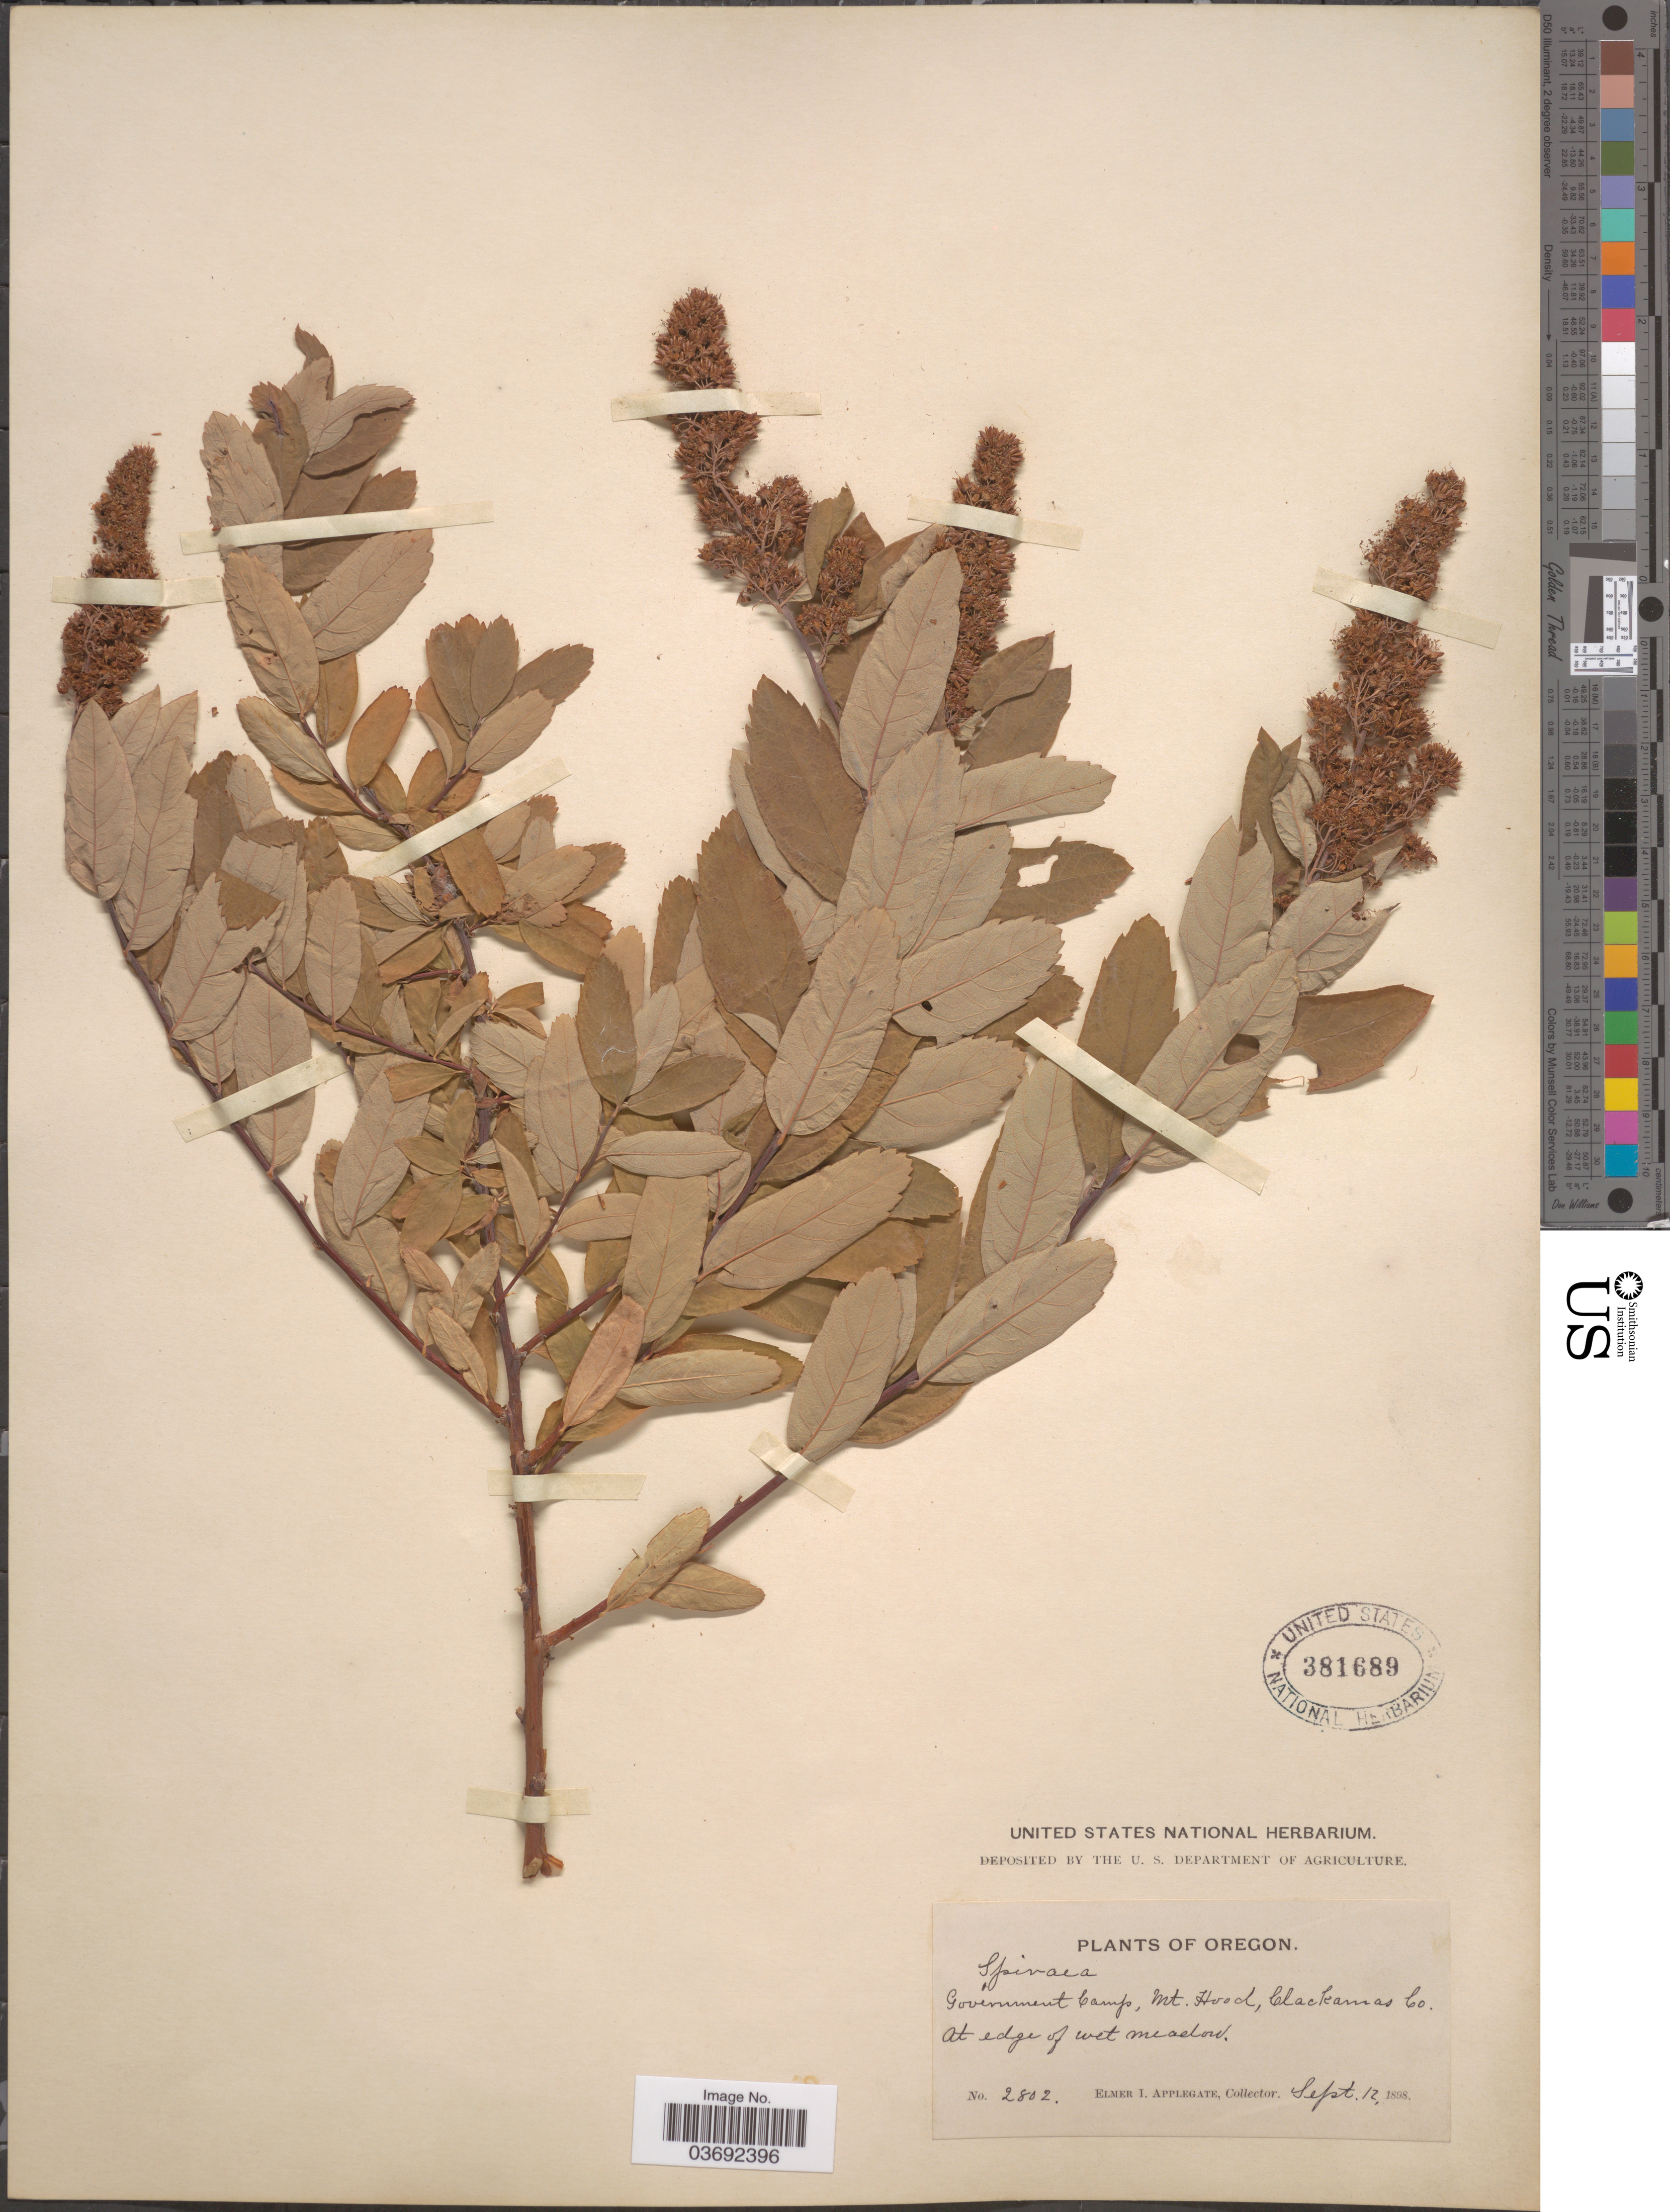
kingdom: Plantae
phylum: Tracheophyta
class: Magnoliopsida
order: Rosales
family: Rosaceae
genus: Spiraea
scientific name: Spiraea douglasii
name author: Hook.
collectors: E. I. Applegate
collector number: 2802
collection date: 1898-09-12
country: United States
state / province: Oregon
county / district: Clackamas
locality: Government Camp, Mt. Hood, Clackamas Co.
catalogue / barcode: US 381689